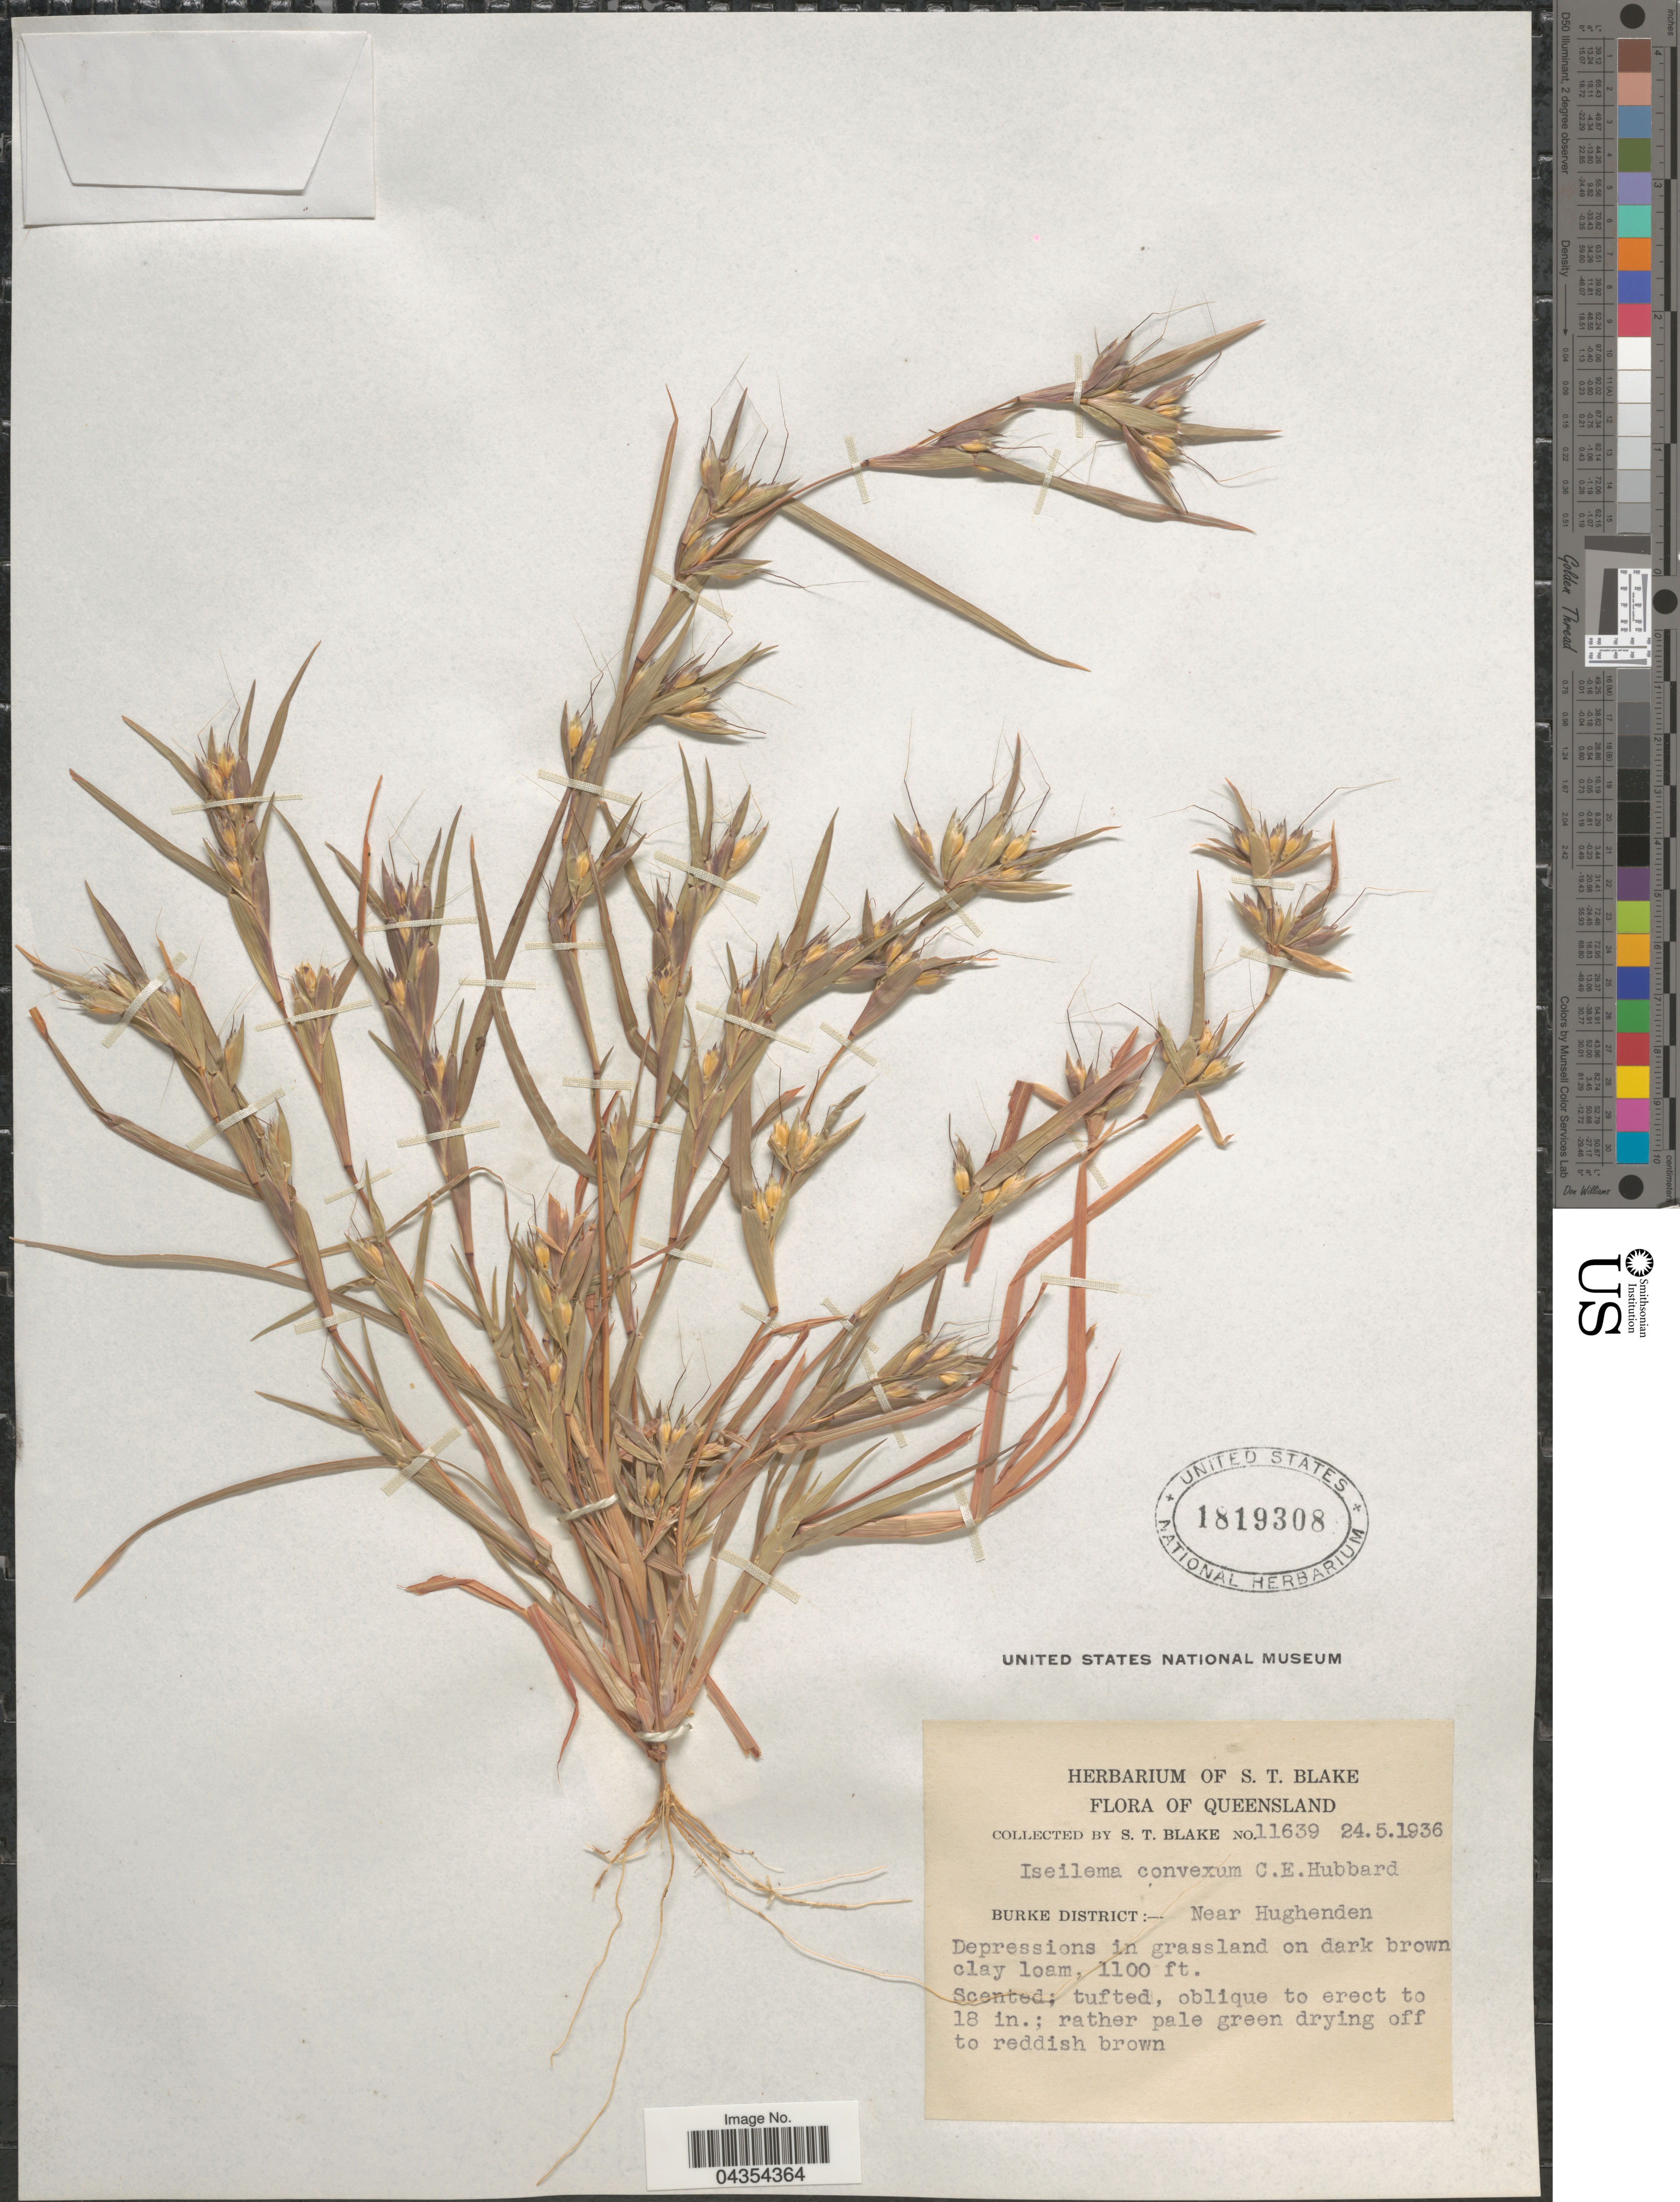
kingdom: Plantae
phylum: Tracheophyta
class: Liliopsida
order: Poales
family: Poaceae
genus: Iseilema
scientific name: Iseilema convexum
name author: C. E. Hubb.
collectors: S. T. Blake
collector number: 11639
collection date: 1936-05-24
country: Australia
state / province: Queensland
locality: Burke District:- Near Hughenden.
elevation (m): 335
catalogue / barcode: US 1819308